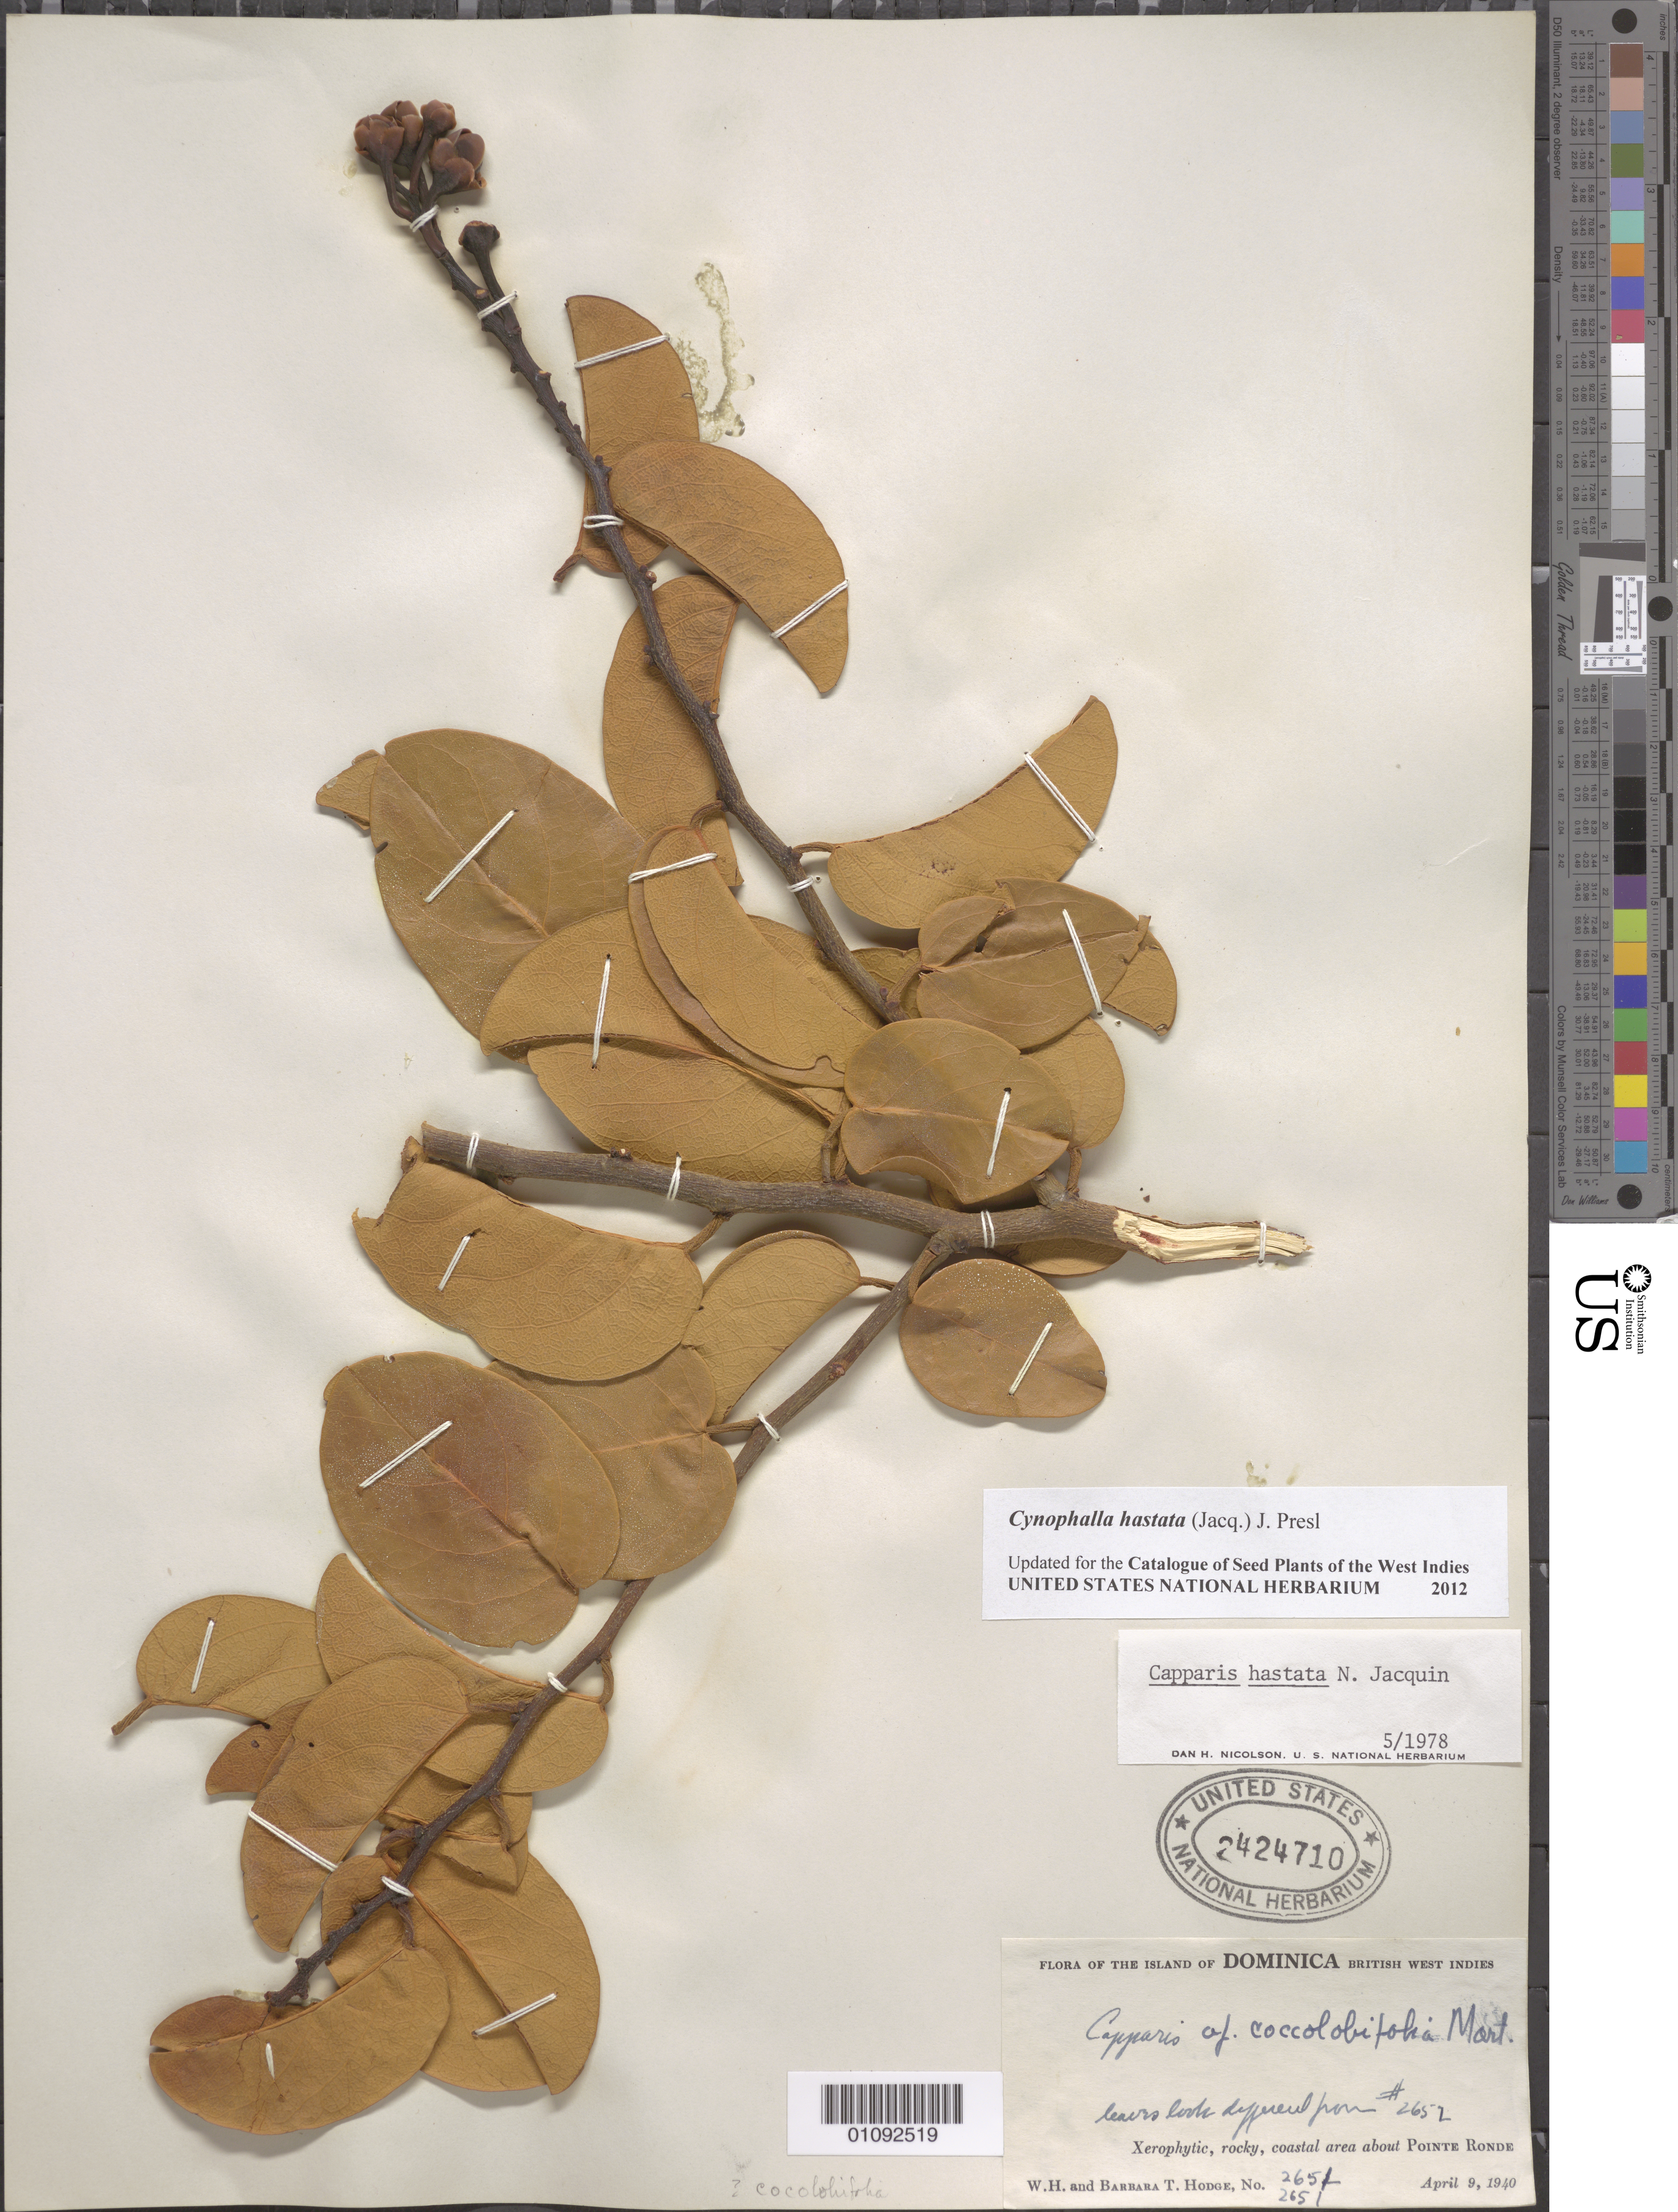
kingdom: Plantae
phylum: Tracheophyta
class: Magnoliopsida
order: Brassicales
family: Capparaceae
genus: Cynophalla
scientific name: Cynophalla hastata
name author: (Jacq.) J. Presl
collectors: W. Hodge & B. Hodge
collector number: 2651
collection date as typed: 09 Apr 1940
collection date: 1940-04-09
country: Dominica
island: Dominica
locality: Coastal area about Pointe Ronde.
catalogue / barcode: US 2424710